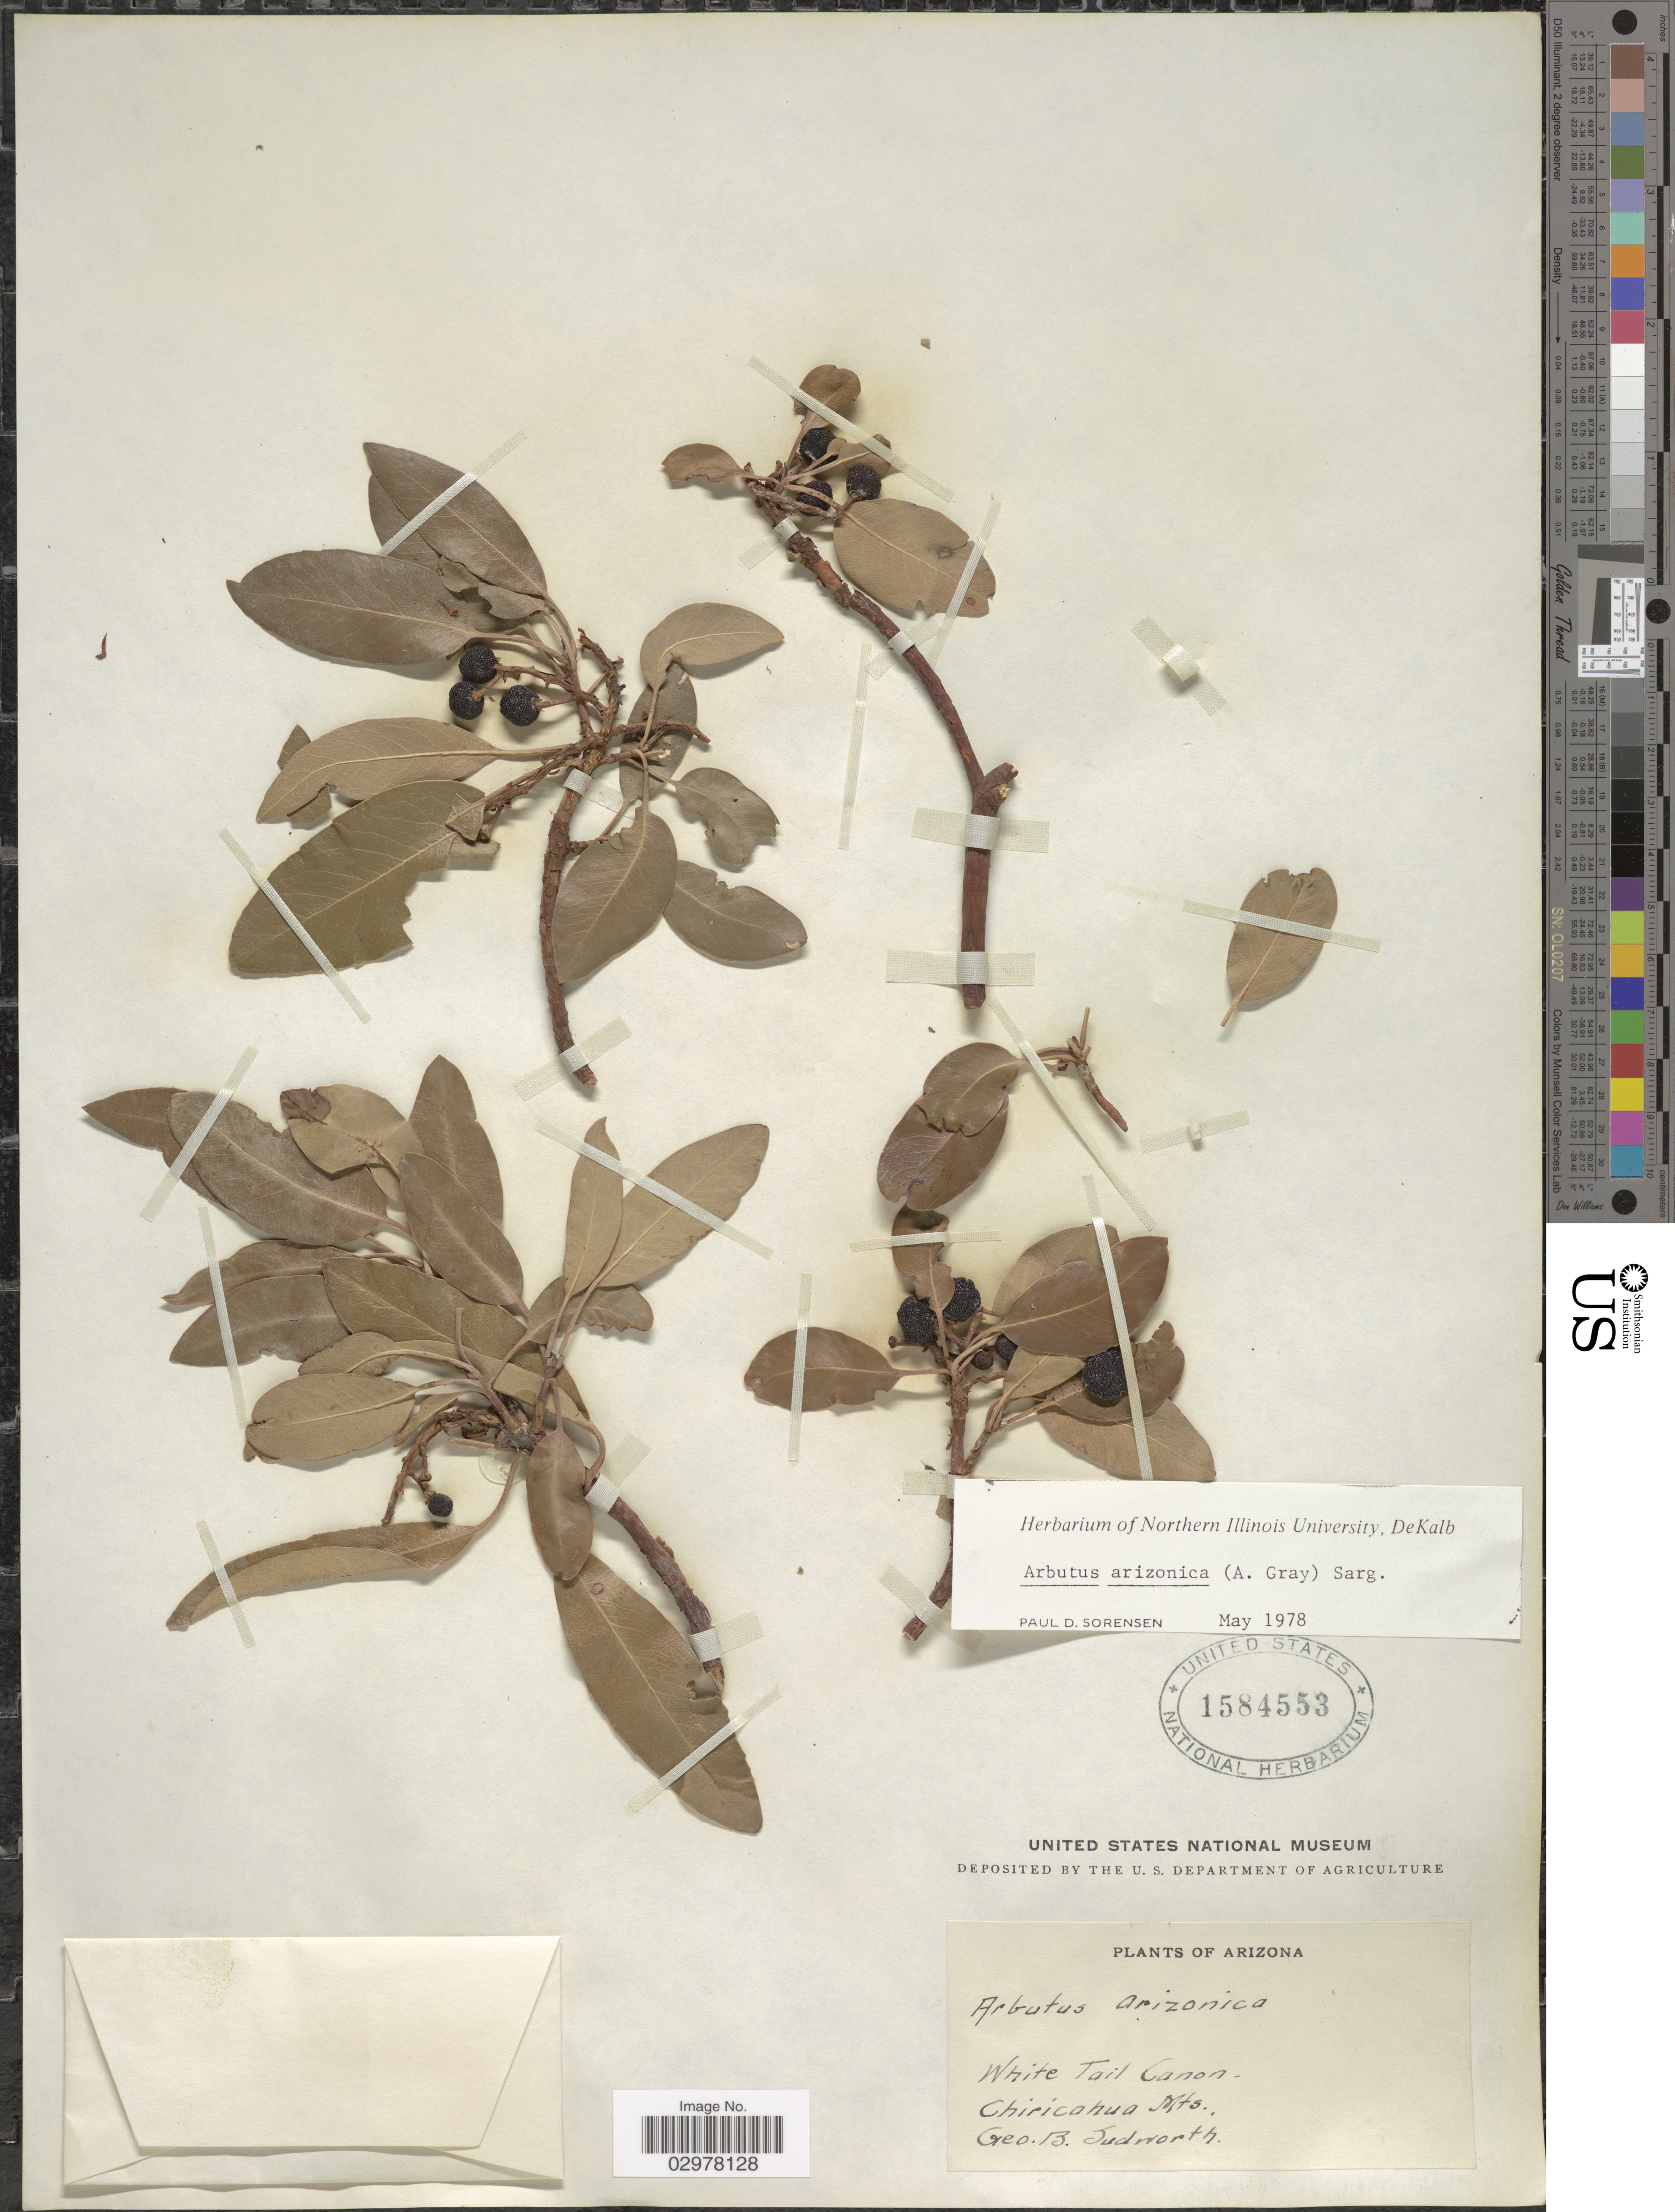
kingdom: Plantae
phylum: Tracheophyta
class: Magnoliopsida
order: Ericales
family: Ericaceae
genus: Arbutus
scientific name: Arbutus arizonica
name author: (A. Gray) Sarg.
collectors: G. B. Sudworth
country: United States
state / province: Arizona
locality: White Tail Canon. Chiricahua Mts.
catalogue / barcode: US 1584553